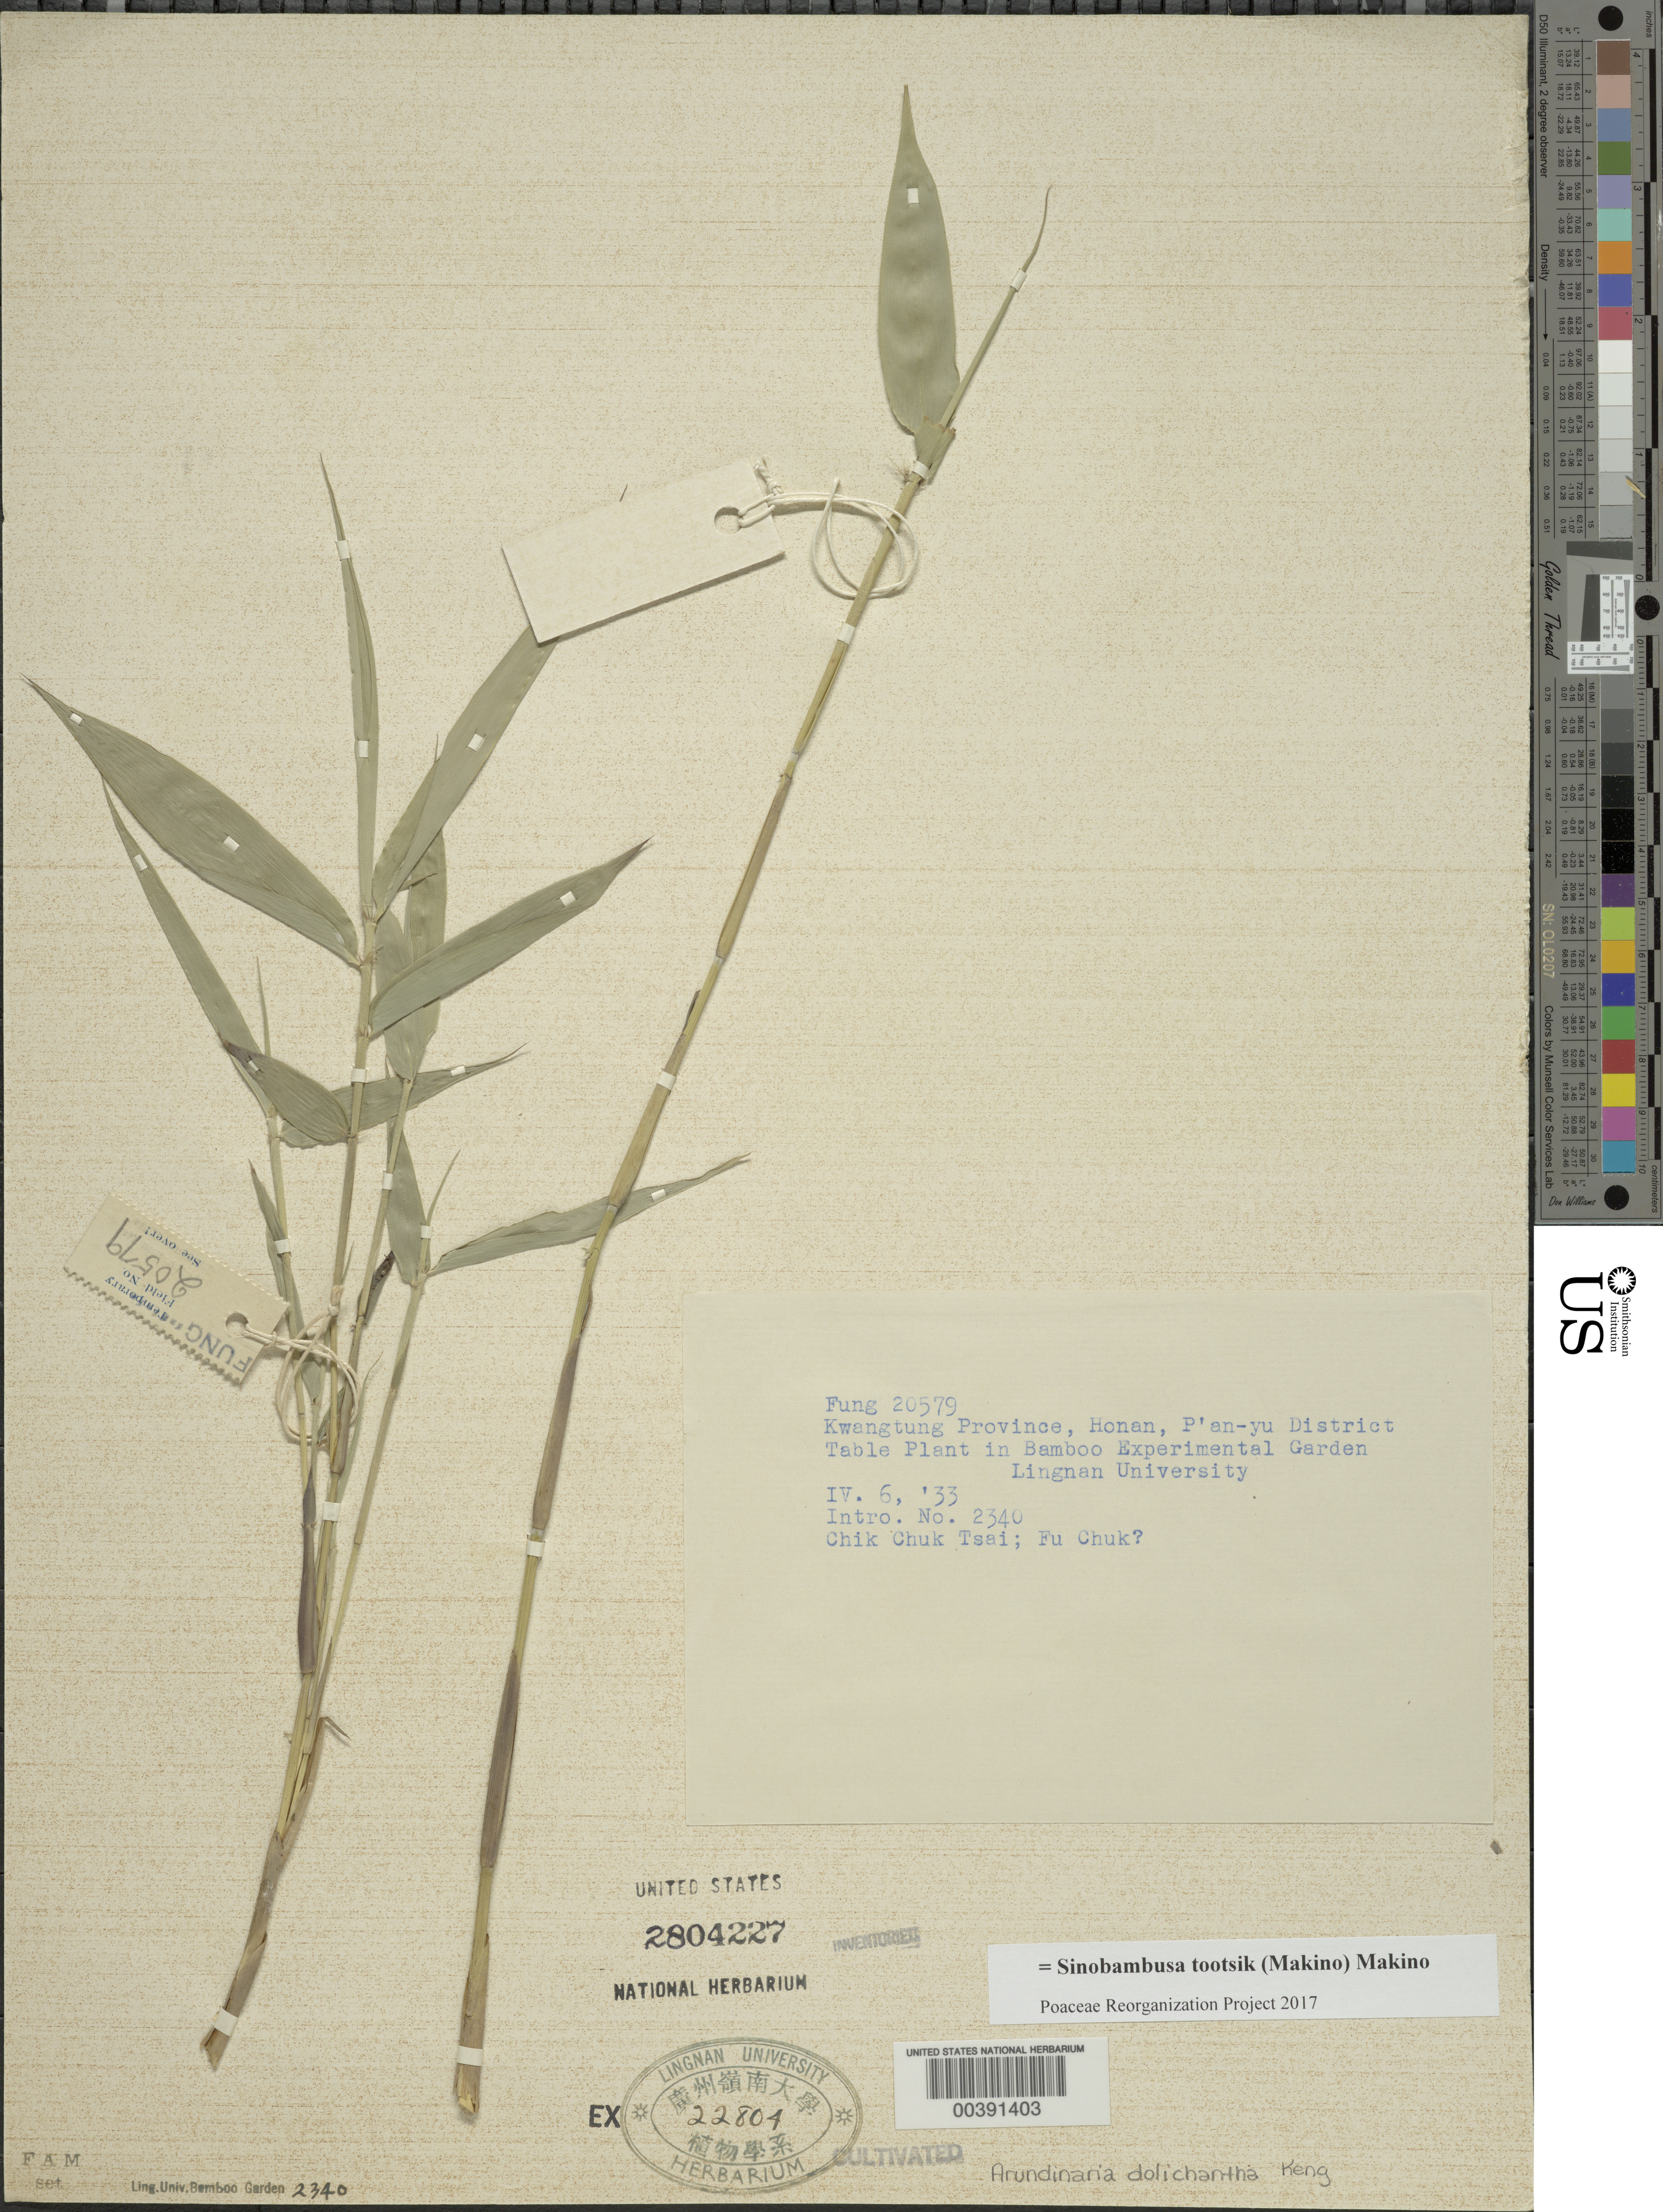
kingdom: Plantae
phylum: Tracheophyta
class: Liliopsida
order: Poales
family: Poaceae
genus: Sinobambusa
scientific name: Sinobambusa tootsik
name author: Makino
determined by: Poaceae Reorganization Project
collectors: H. L. Fung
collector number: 20579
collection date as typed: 06 Apr 1933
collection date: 1933-04-06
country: China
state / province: Guangdong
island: Honam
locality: P'an-yu, Lingnan University Bamboo Garden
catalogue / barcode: US 2804227